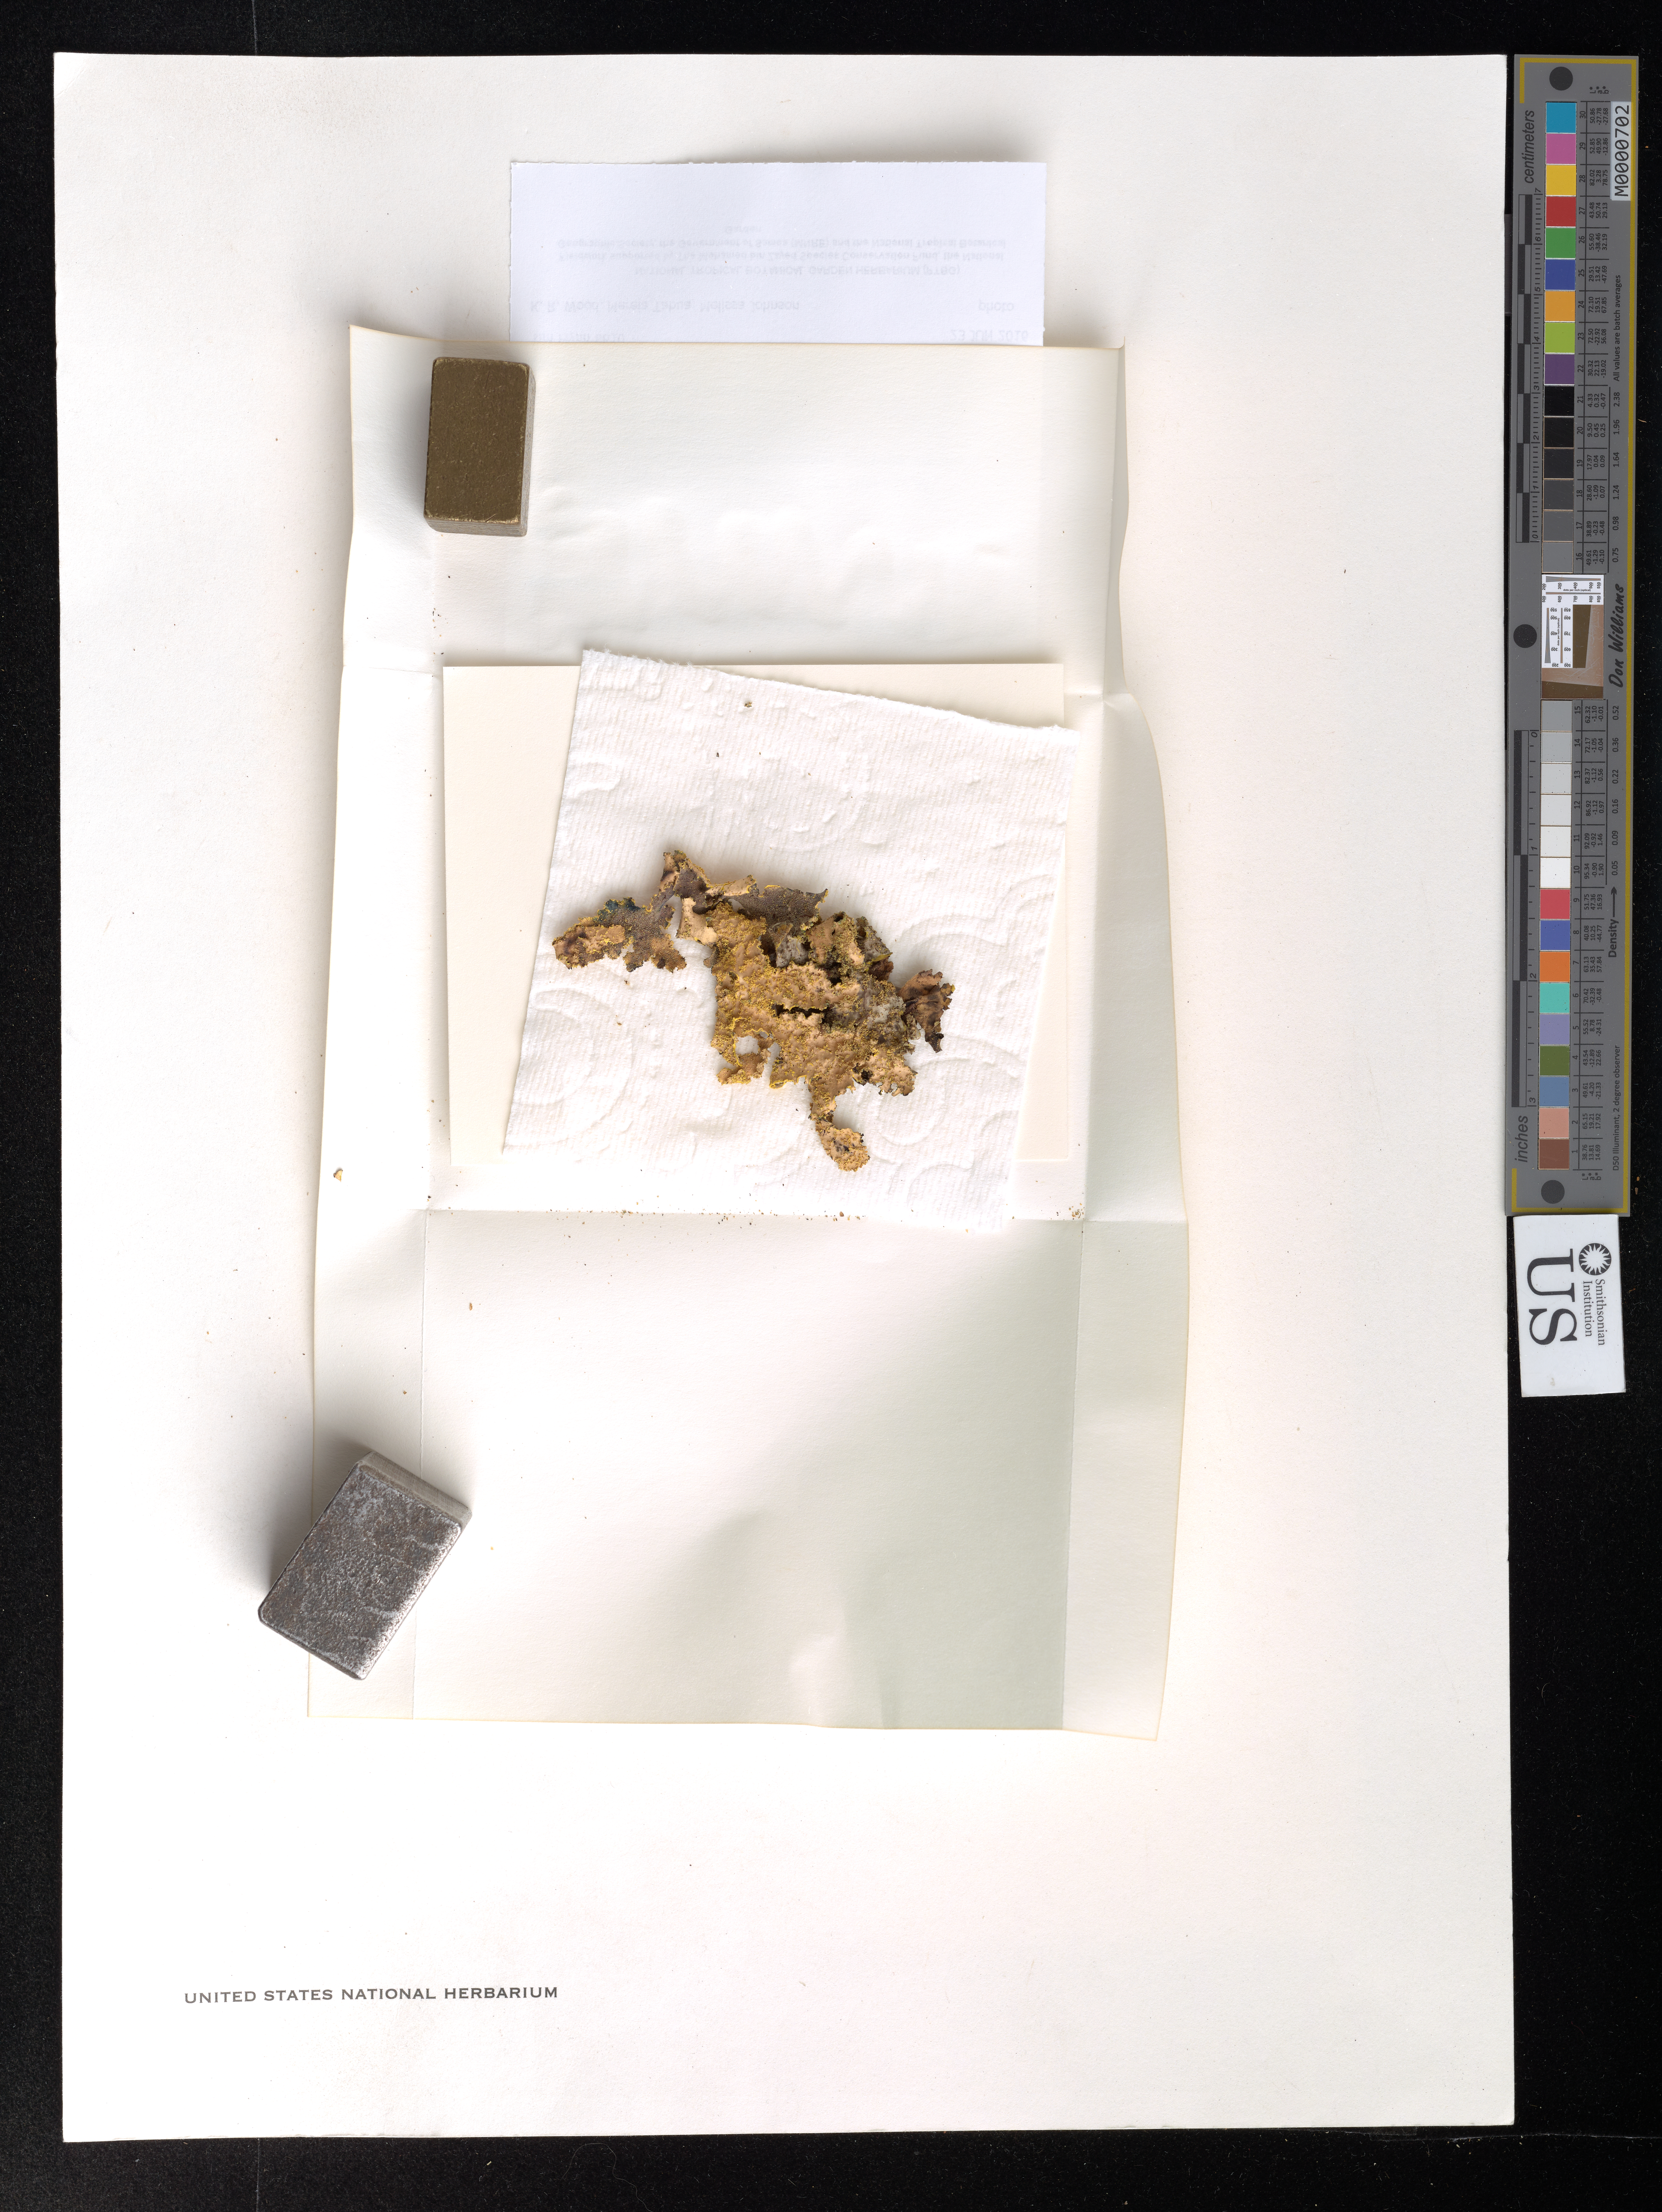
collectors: T. W. Flynn, K. R. Wood, M. Tabua & M. Johnson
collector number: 8610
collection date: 2016-06-23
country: Samoa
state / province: Gagaifomauga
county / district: Savaii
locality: Savaii. Mt. Mata o Le Afi camp area.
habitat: Scrub vegetation over aa clinkers w/ Weinmannia, Cyrtandra, Vaccinium, Wikstroemia and Spiranthes.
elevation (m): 1640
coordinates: -13.610240, -172.509600